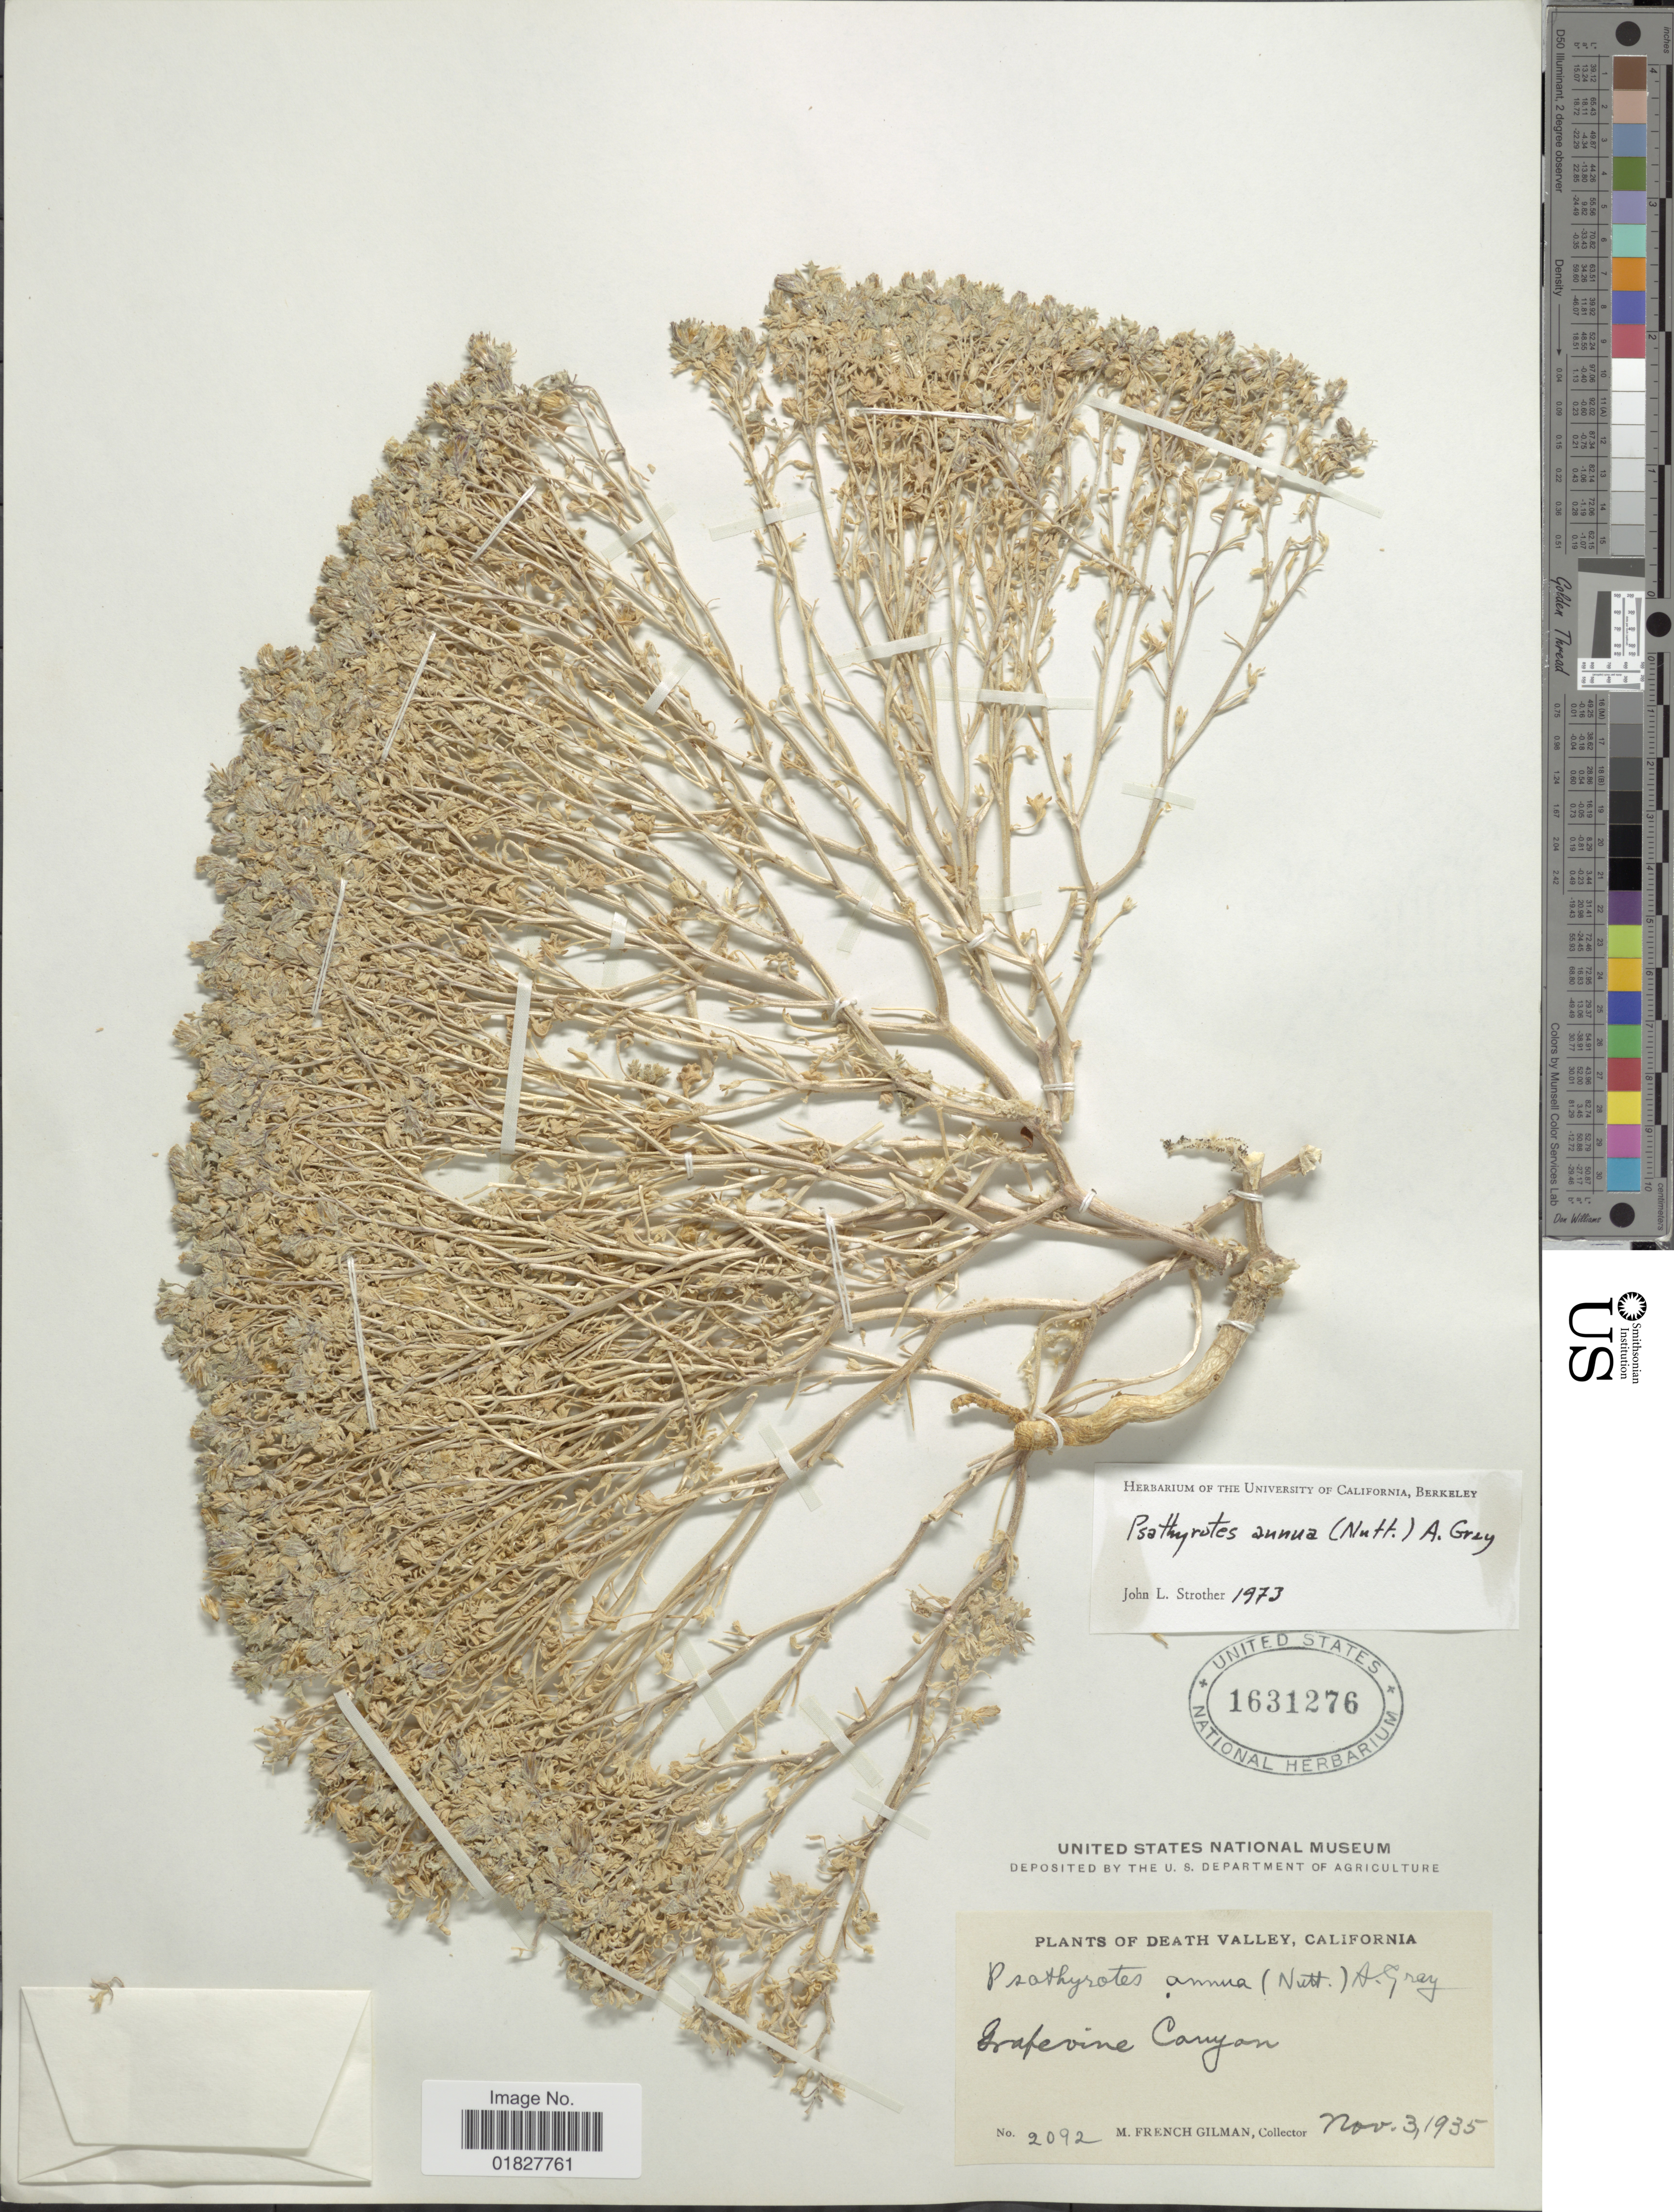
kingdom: Plantae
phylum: Tracheophyta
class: Magnoliopsida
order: Asterales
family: Asteraceae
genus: Psathyrotes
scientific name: Psathyrotes annua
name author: (Nutt.) A. Gray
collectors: M. F. Gilman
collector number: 2092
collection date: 1935-11-03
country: United States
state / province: California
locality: Death Valley, Grapevine Canyon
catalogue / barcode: US 1631276